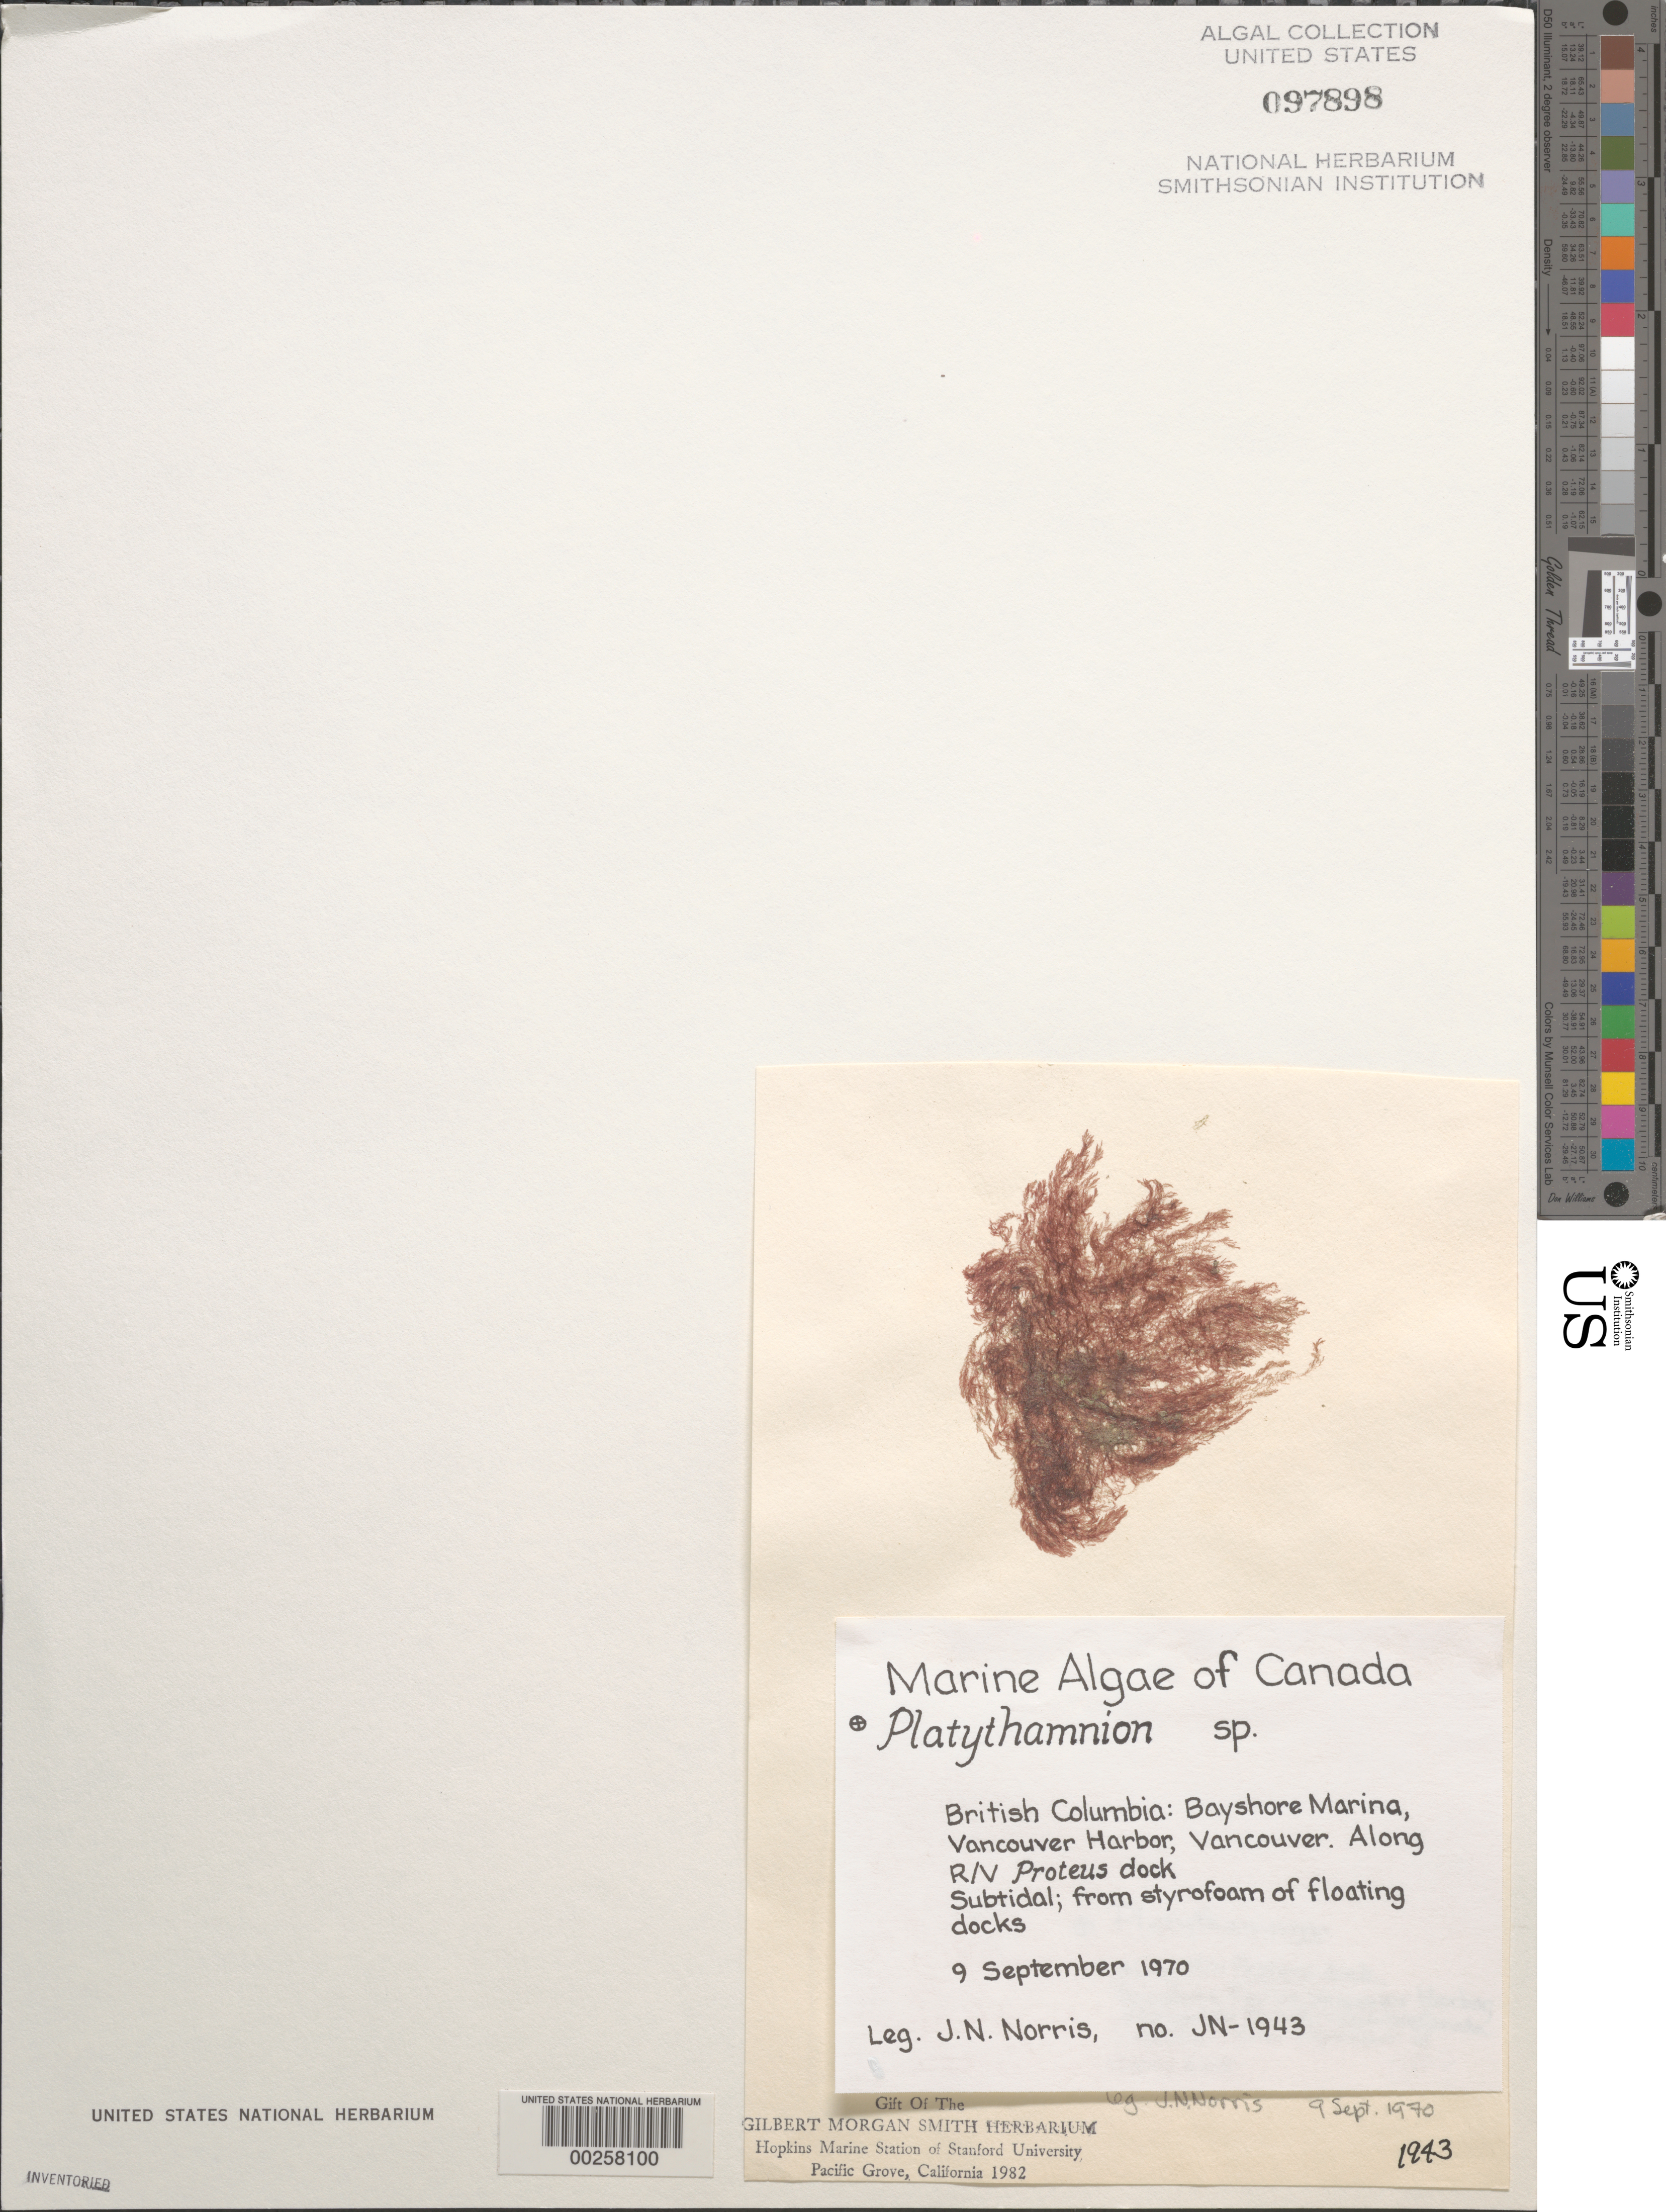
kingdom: Plantae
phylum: Rhodophyta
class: Florideophyceae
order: Ceramiales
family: Ceramiaceae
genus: Platythamnion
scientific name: Platythamnion sp.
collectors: J. N. Norris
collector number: JN-1943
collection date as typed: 09 Sep 1970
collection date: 1970-09-09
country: Canada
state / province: British Columbia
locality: Bayshore Marina, Vancouver Harbor, Vancouver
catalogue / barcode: US 97898